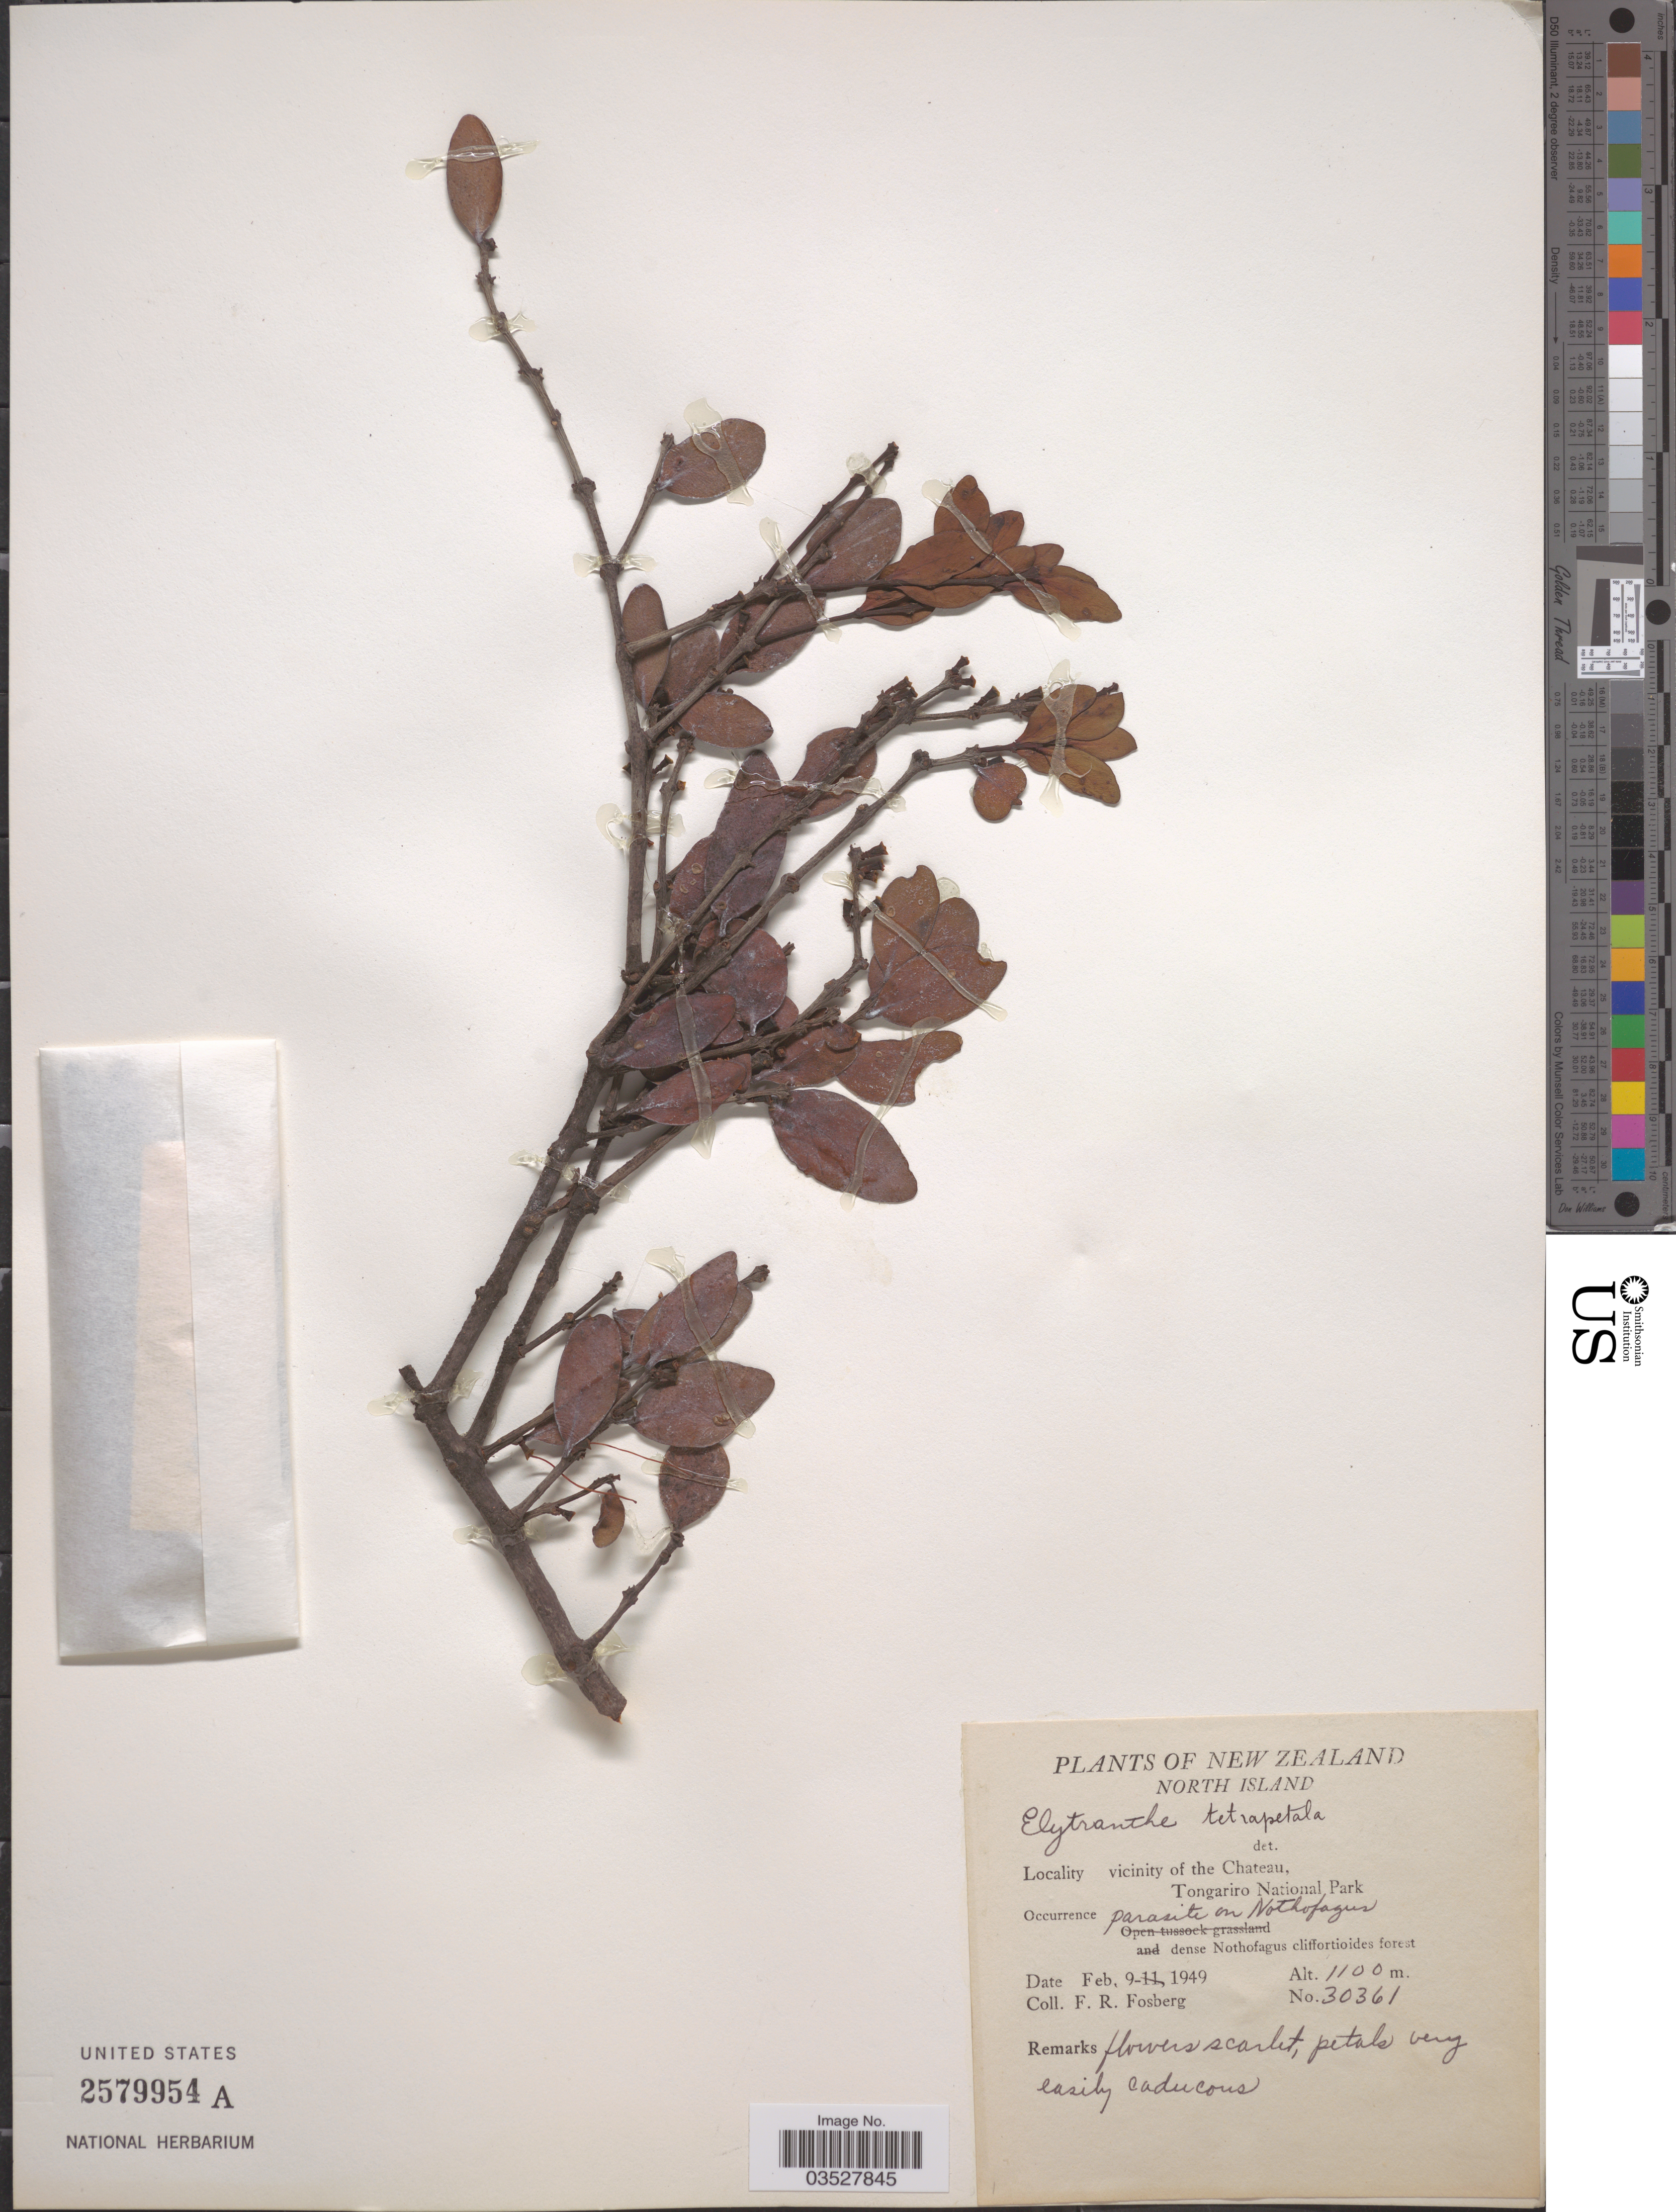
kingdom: Plantae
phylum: Tracheophyta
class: Magnoliopsida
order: Santalales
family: Loranthaceae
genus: Peraxilla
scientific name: Peraxilla tetrapetala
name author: (L. f.) Tiegh.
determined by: Strong, Mark T., (BOT), Smithsonian Institution - National Museum of Natural History (UNITED STATES)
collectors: F. R. Fosberg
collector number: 30361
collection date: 1949-02-09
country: New Zealand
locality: North Island. Vicinity of the Chateau. Tongariro National Park.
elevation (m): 1100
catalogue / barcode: US 2579954A